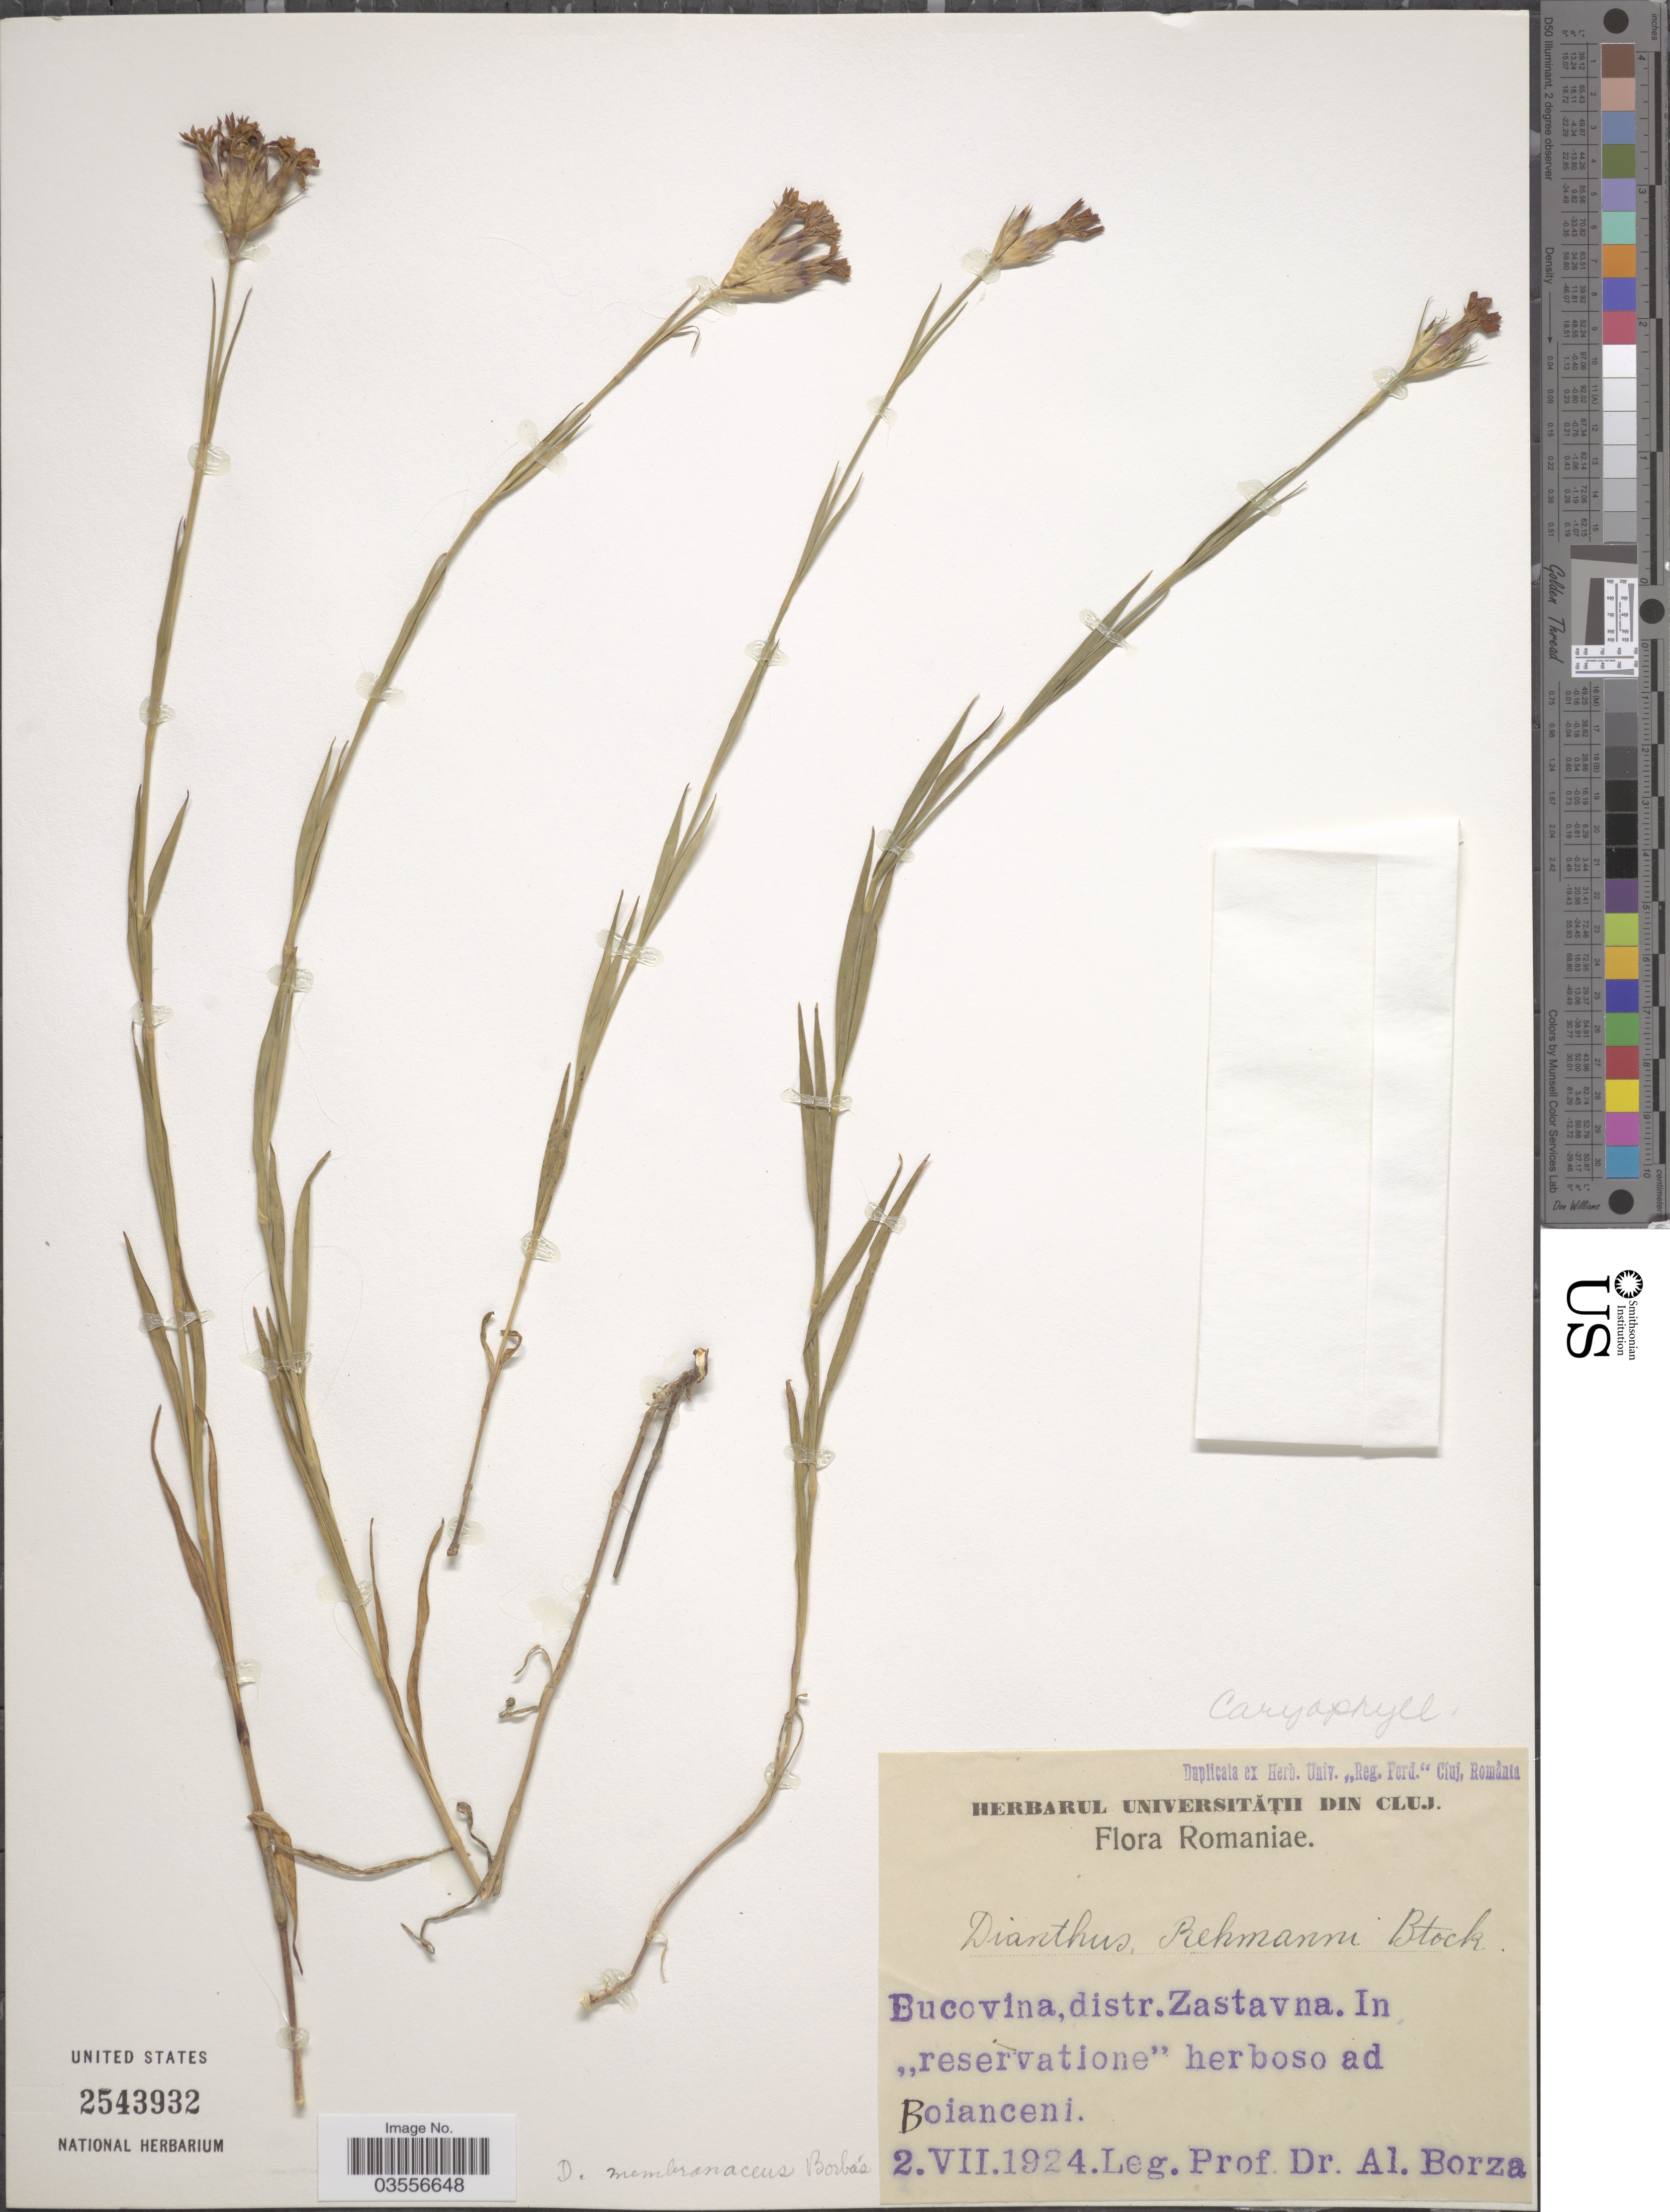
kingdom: Plantae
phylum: Tracheophyta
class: Magnoliopsida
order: Caryophyllales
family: Caryophyllaceae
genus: Dianthus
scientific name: Dianthus membranaceus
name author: Borbás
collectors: A. Borza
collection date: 1924-07-02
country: Romania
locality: Bucovina, distr. Zastavna. In "reservatione" herboso ad Boianceni.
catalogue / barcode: US 2543932